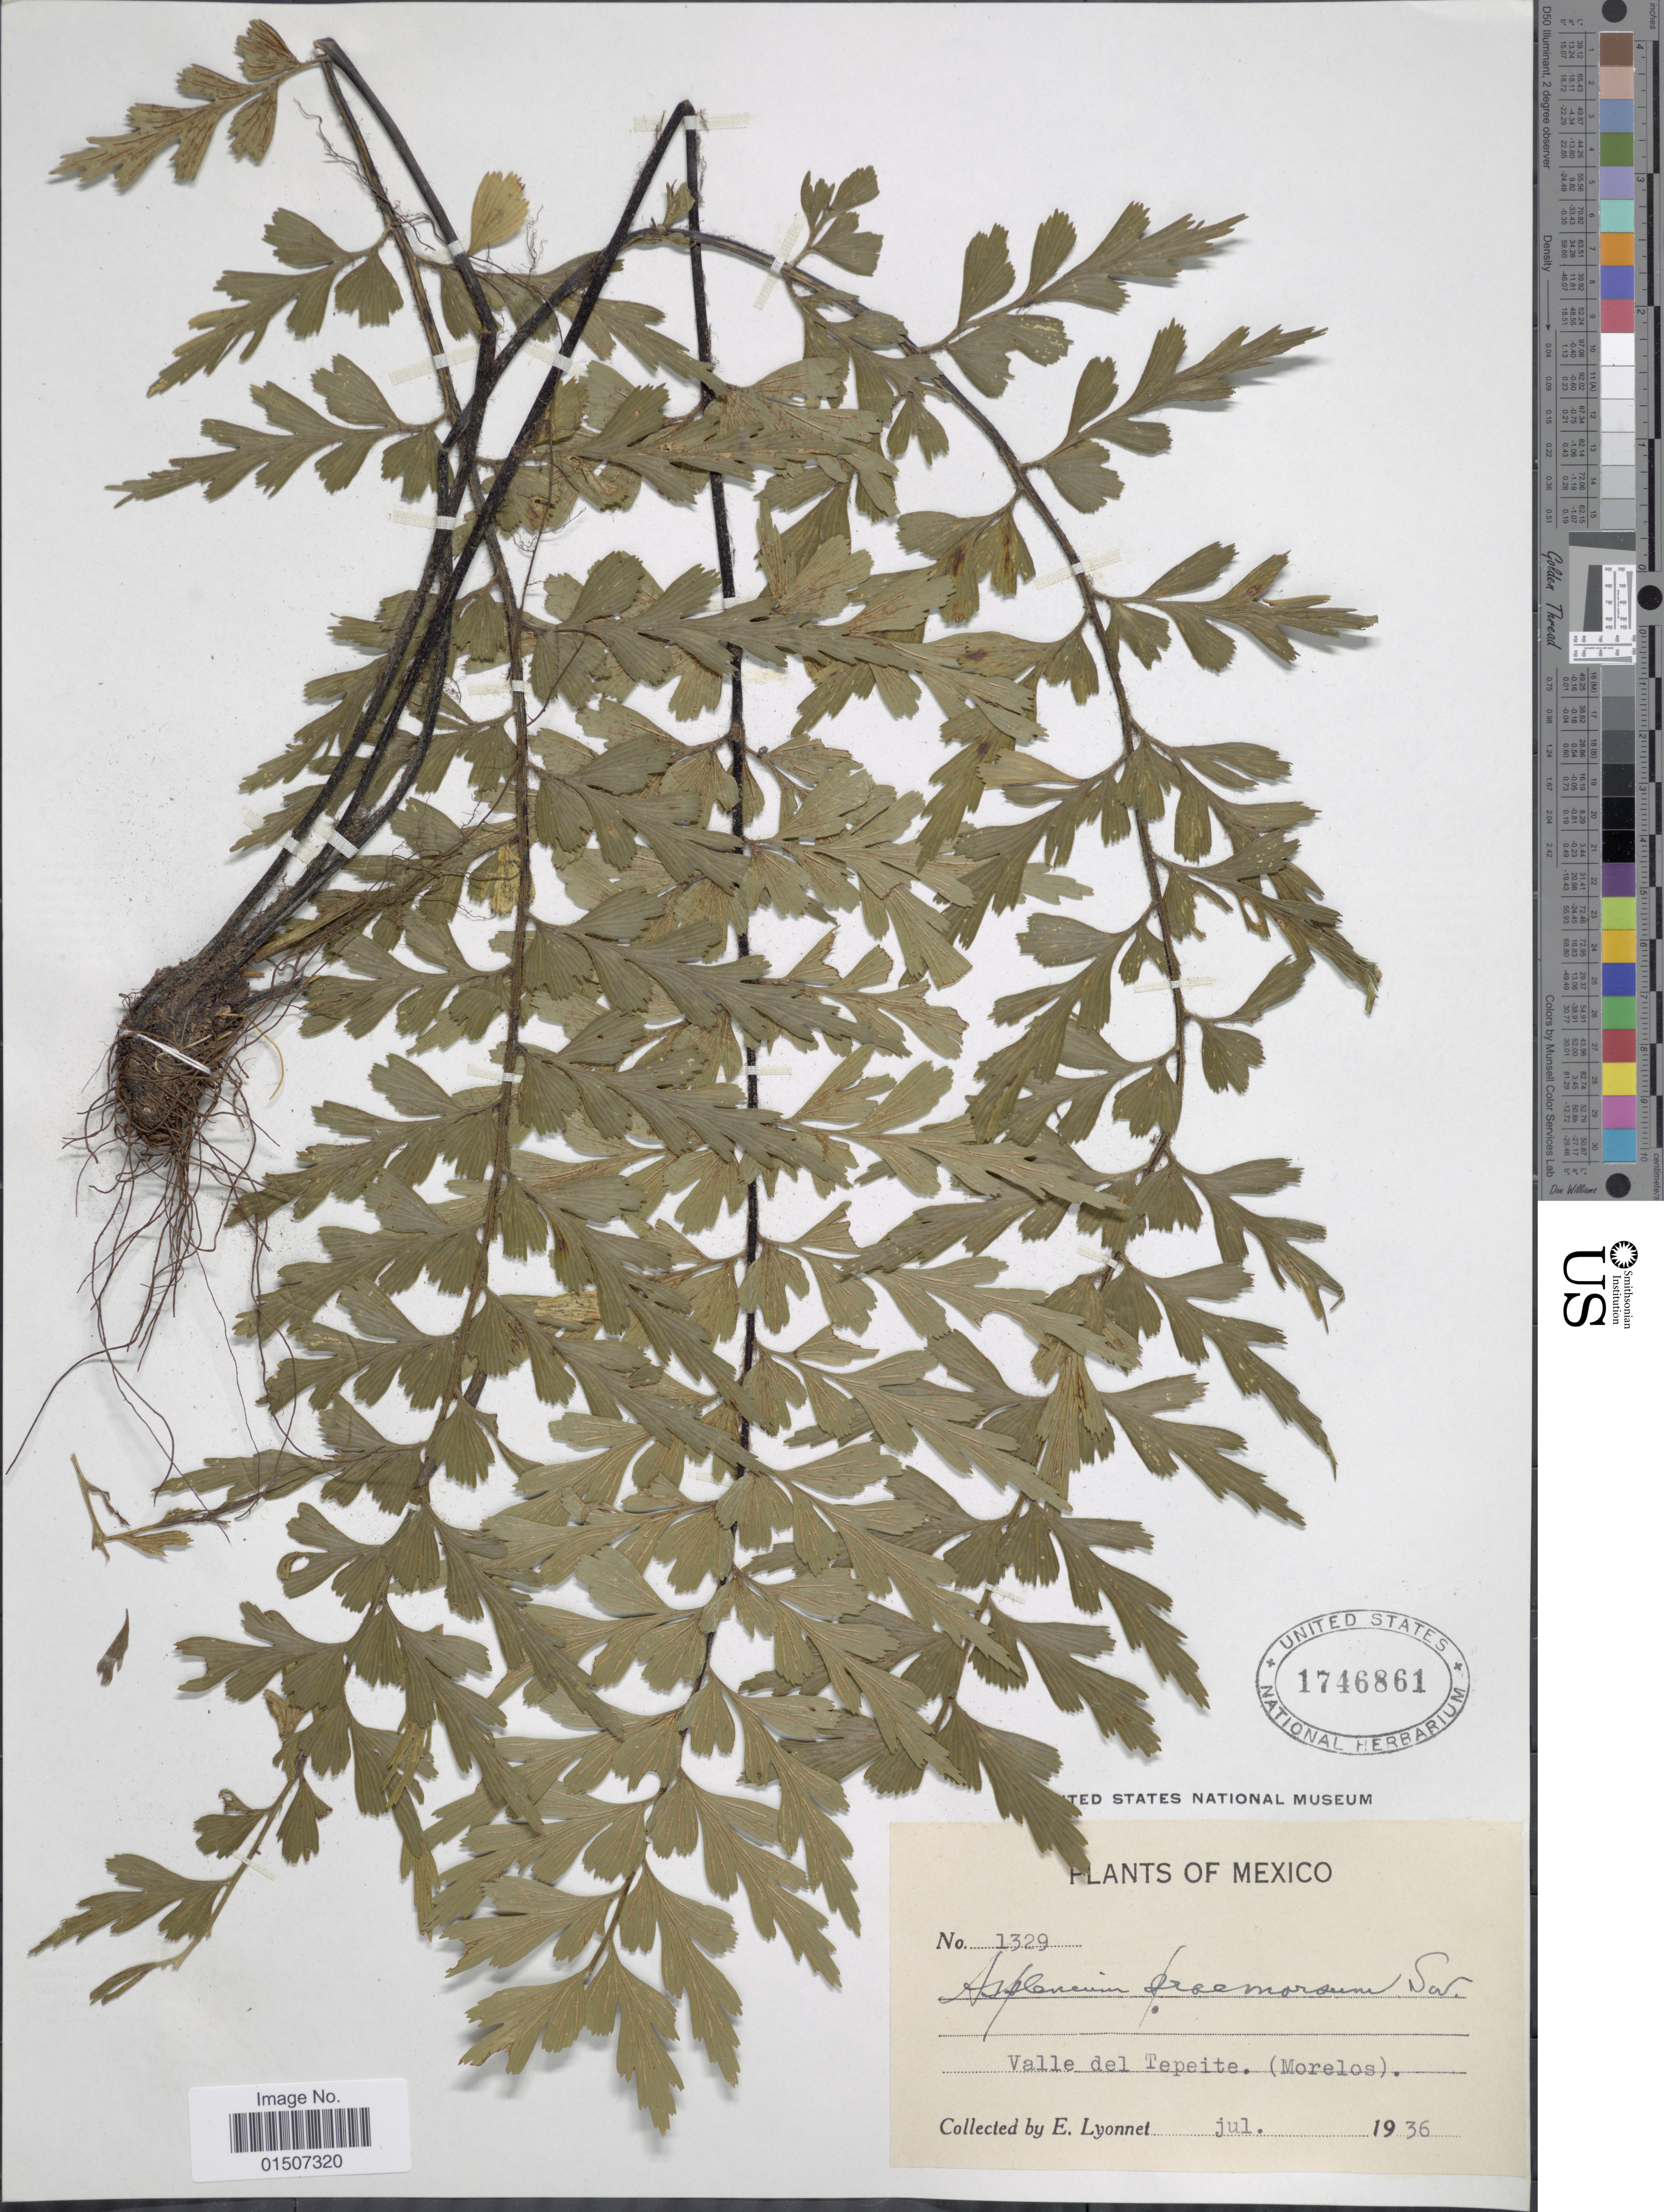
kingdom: Plantae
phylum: Tracheophyta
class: Polypodiopsida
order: Polypodiales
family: Aspleniaceae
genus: Asplenium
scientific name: Asplenium praemorsum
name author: Sw.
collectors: E. Lyonnet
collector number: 1329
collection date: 1936-07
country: Mexico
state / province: Morelos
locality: Valle del Tepeite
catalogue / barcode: US 1746861